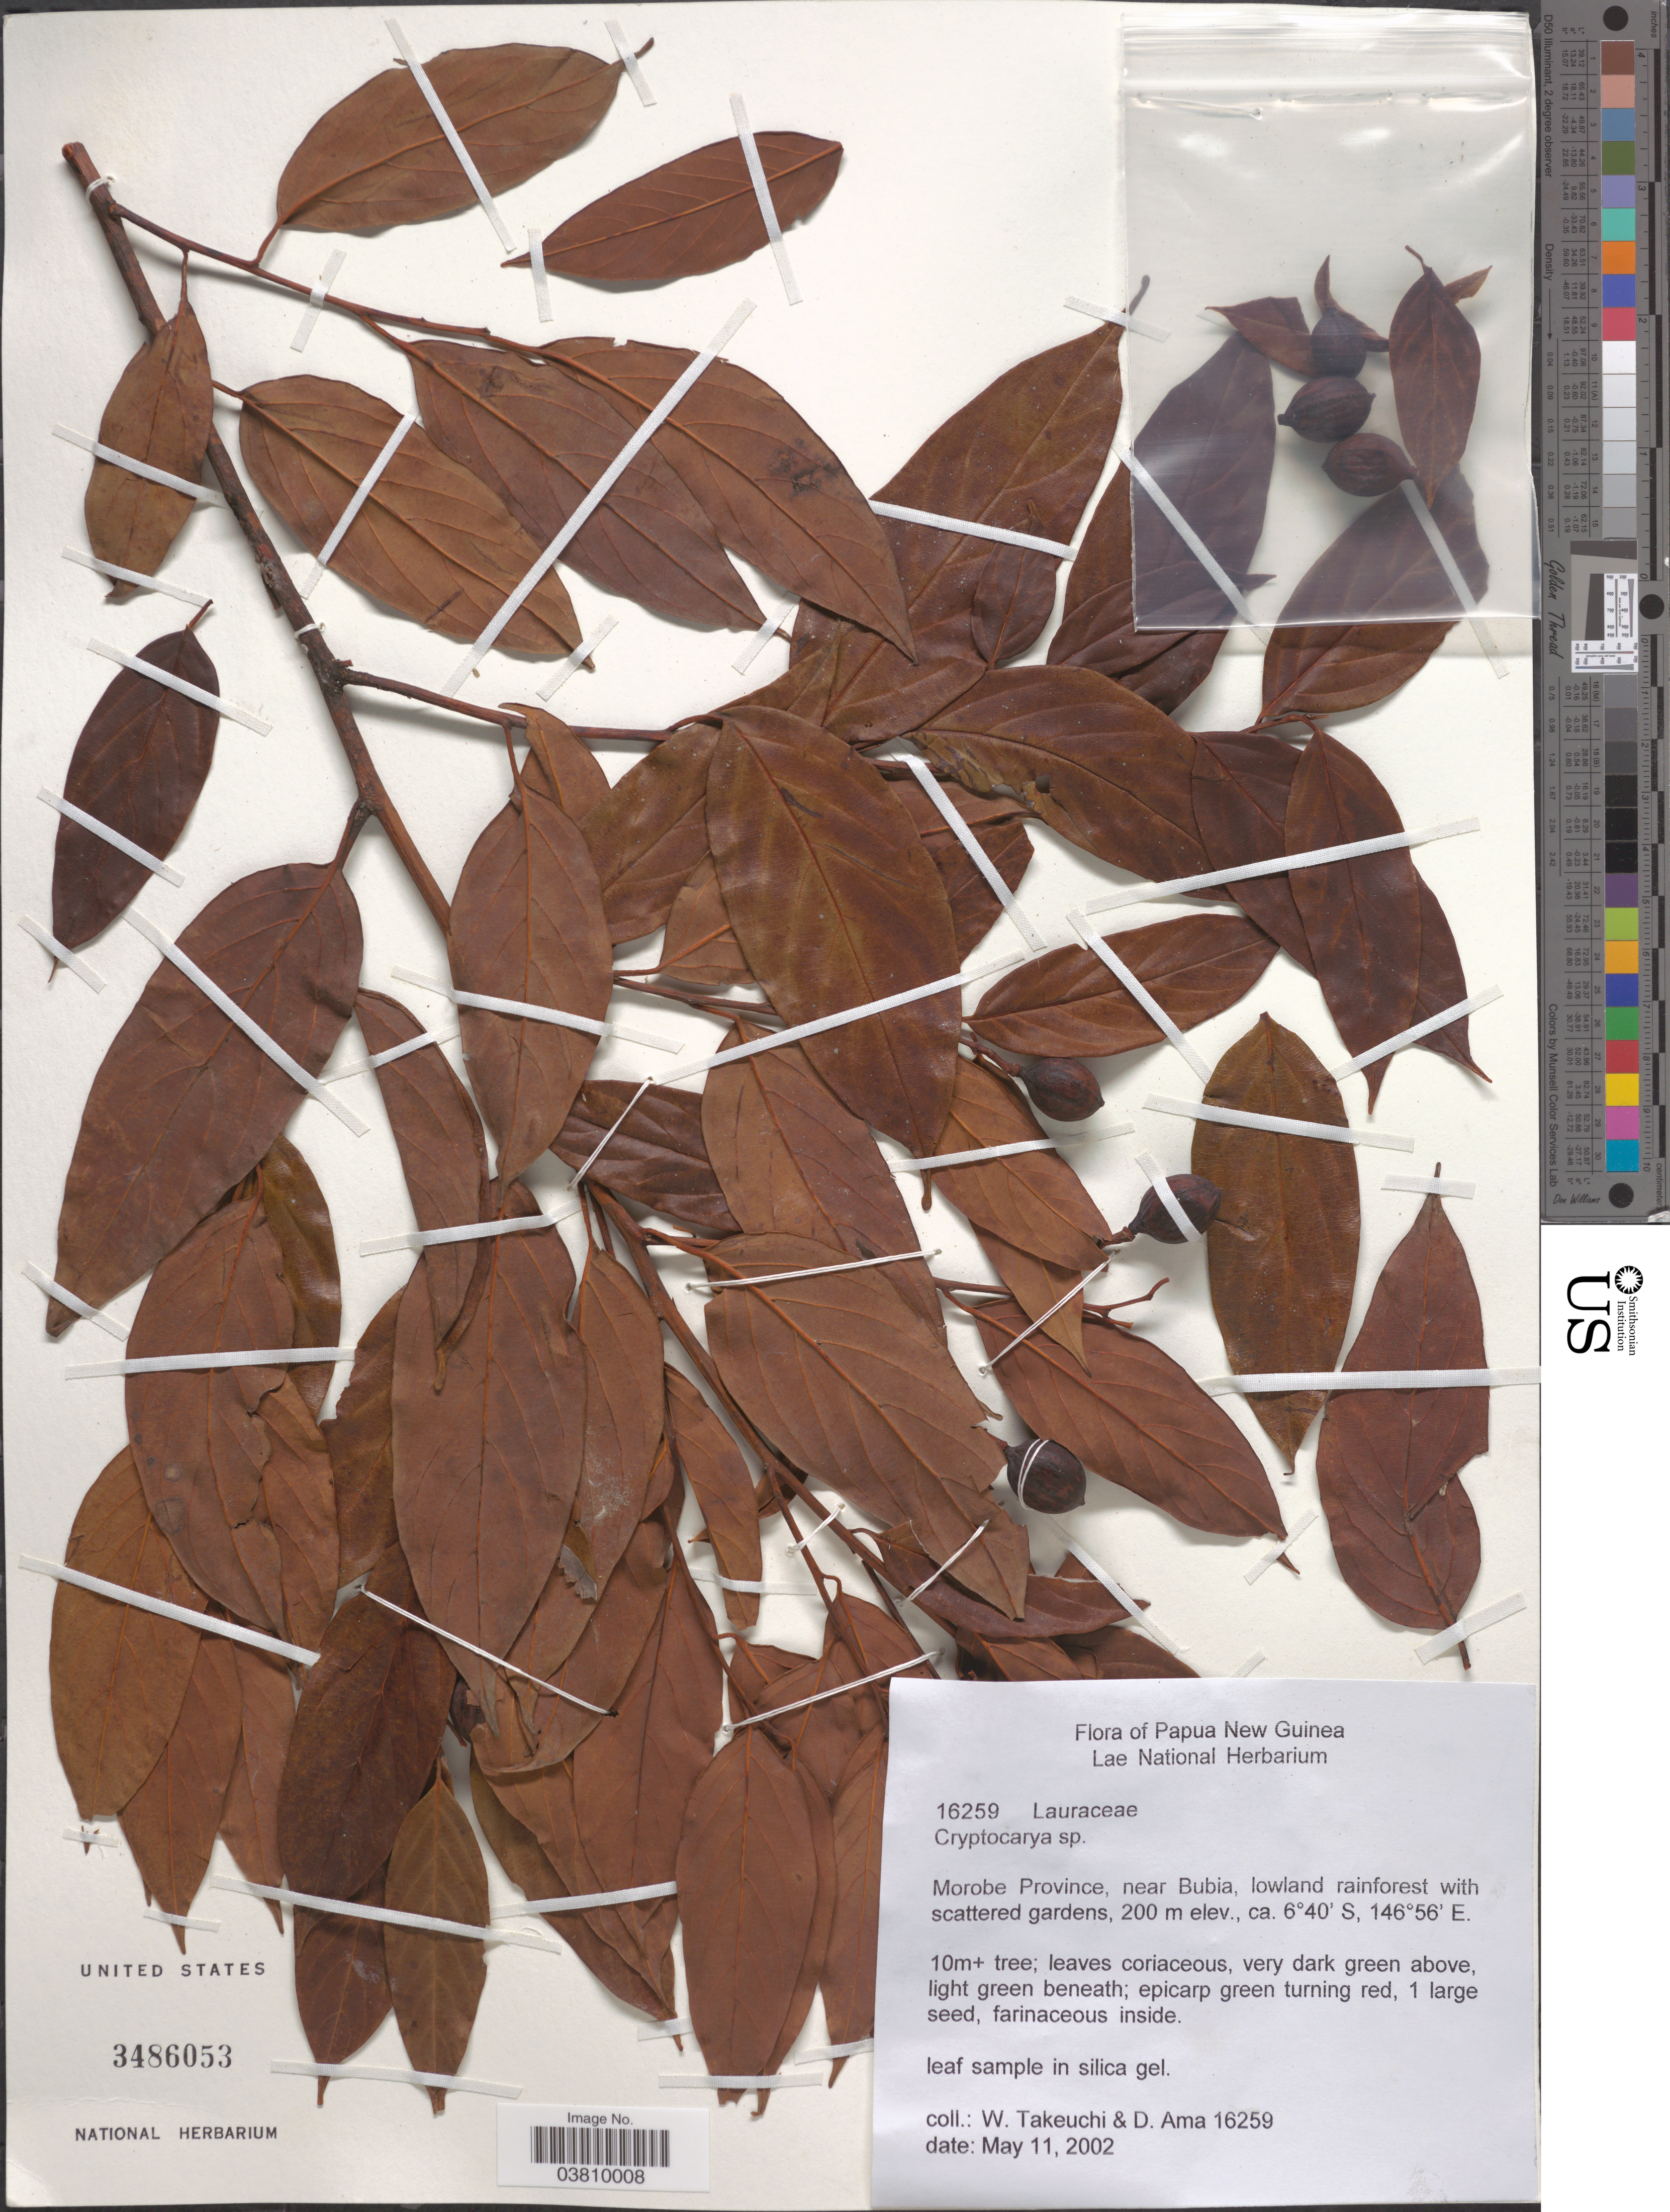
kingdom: Plantae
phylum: Tracheophyta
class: Magnoliopsida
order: Laurales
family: Lauraceae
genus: Cryptocarya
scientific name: Cryptocarya sp.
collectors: W. Takeuchi & D. Ama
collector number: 16259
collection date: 2002-05-11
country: Papua New Guinea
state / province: Morobe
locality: Near Bubia.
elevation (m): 200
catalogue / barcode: US 3486053